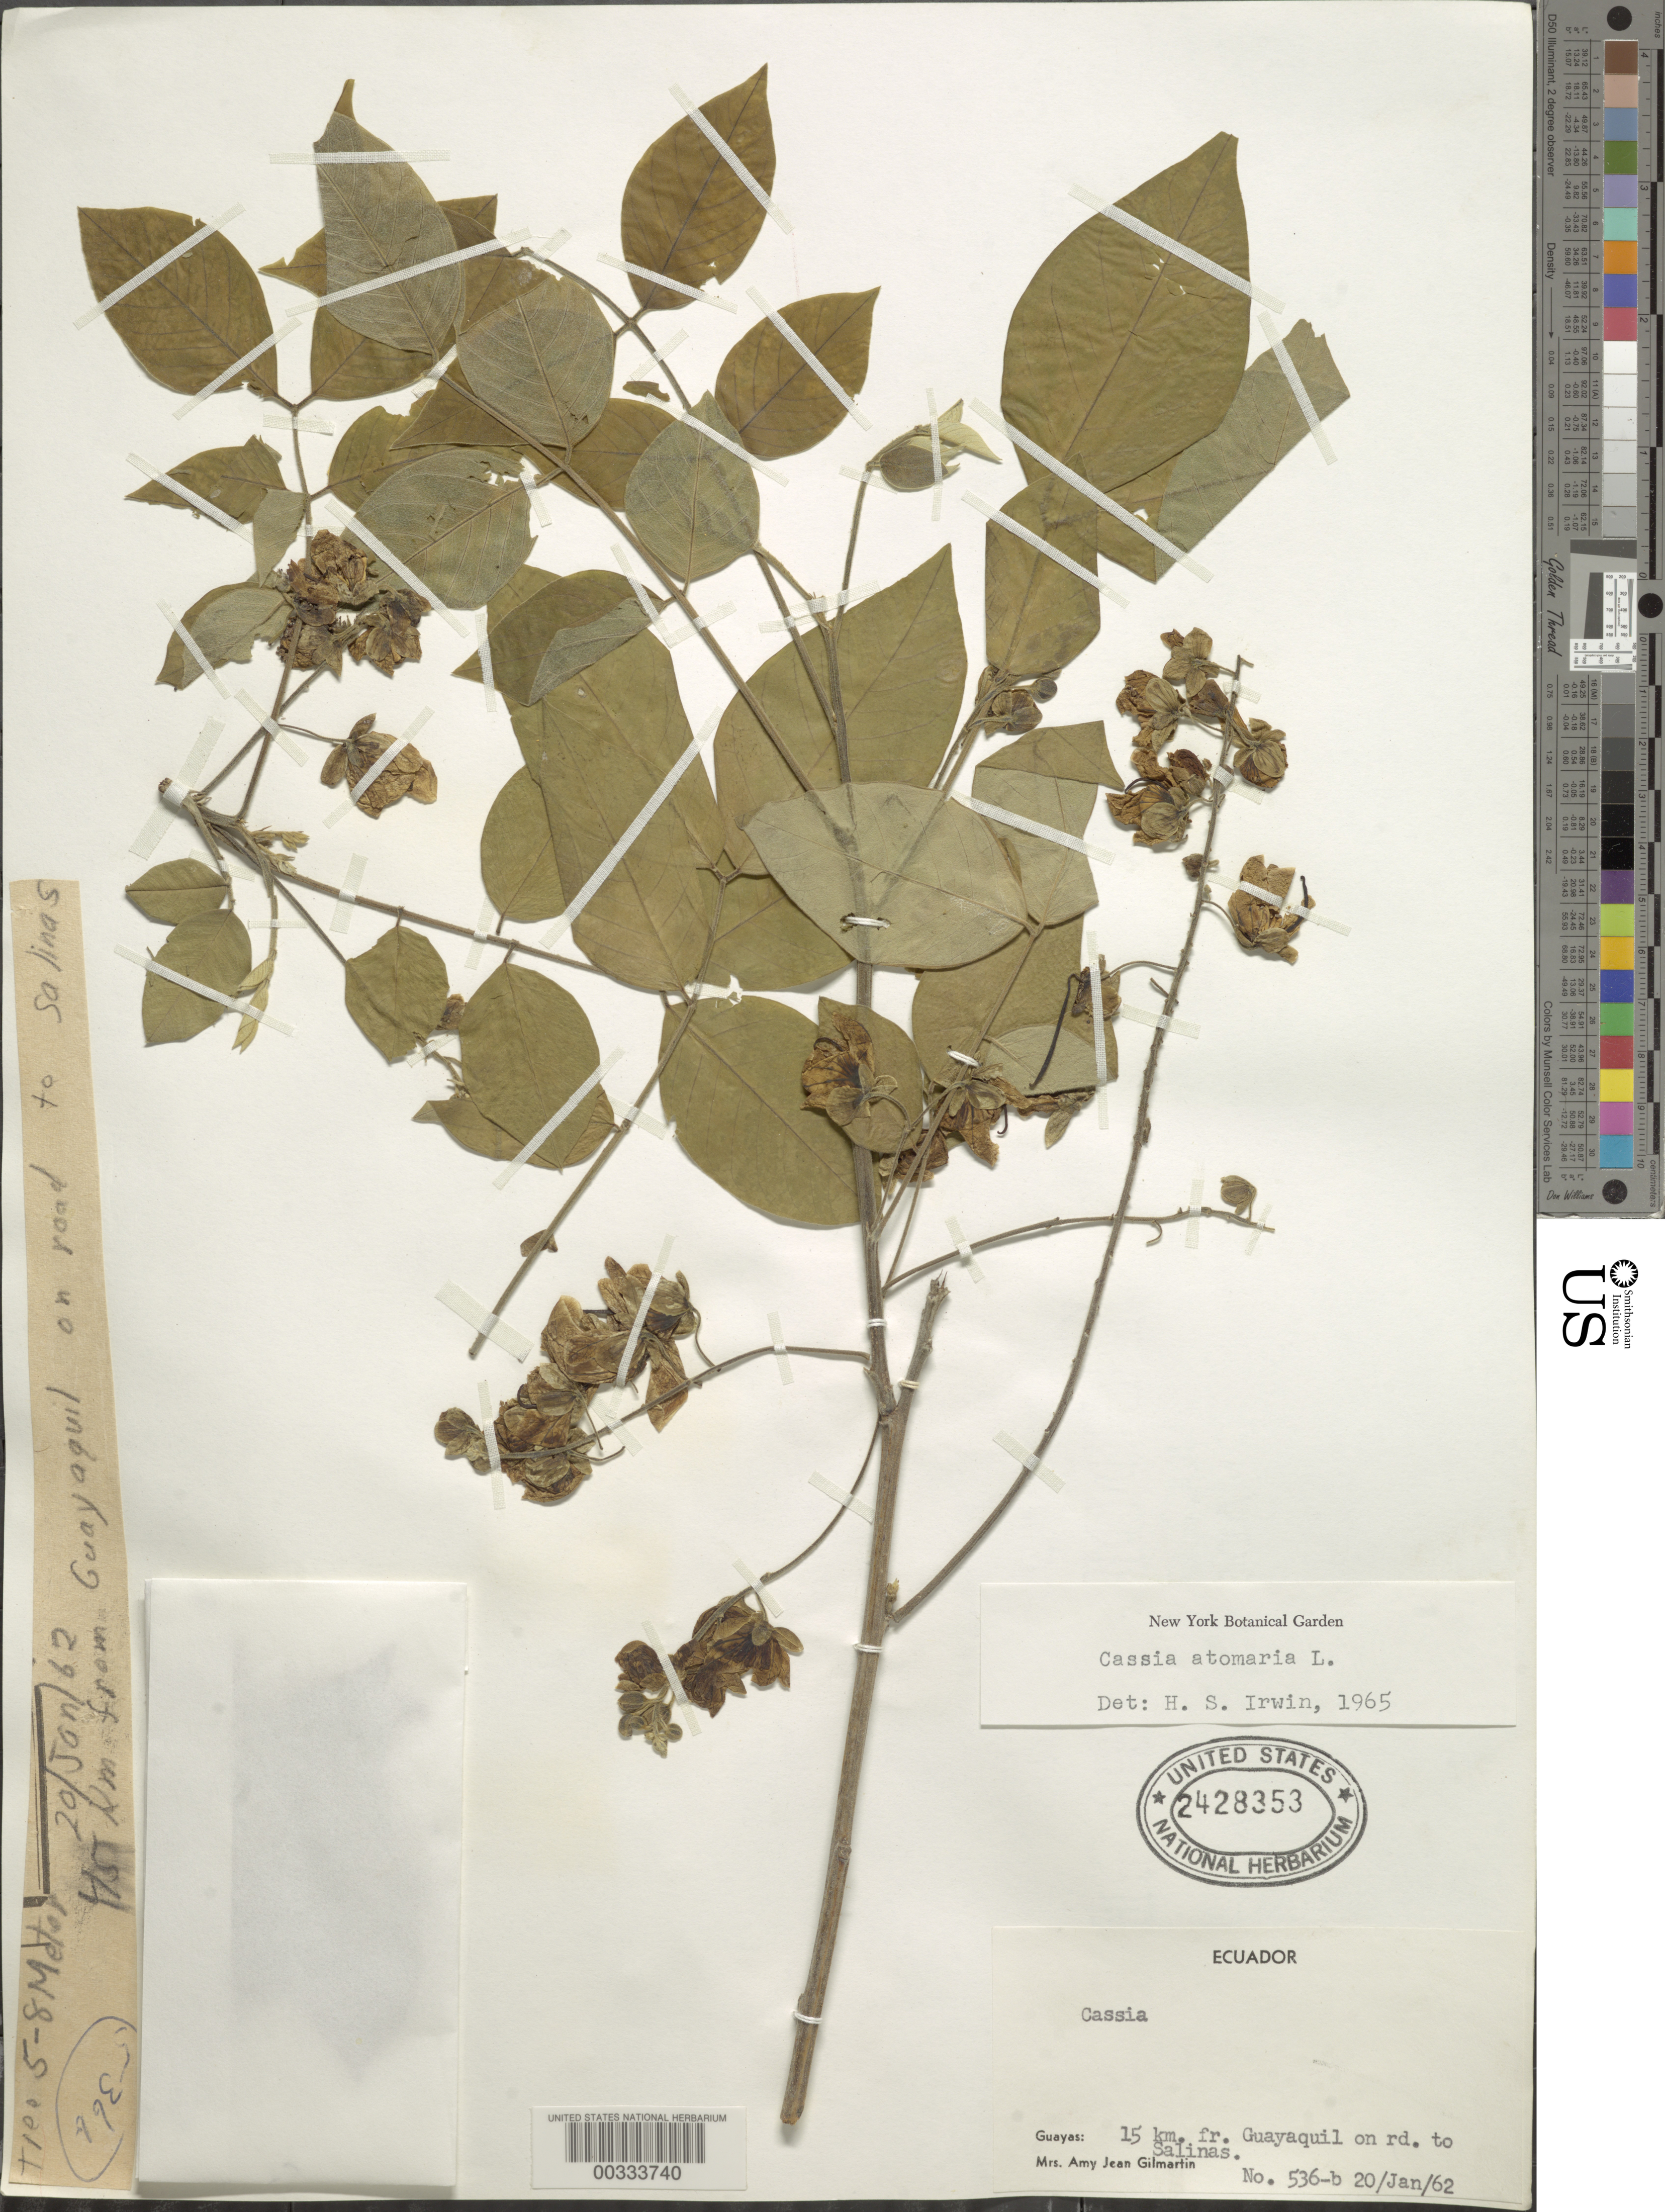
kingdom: Plantae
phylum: Tracheophyta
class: Magnoliopsida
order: Fabales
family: Fabaceae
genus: Senna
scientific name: Senna atomaria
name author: (L.) H.S. Irwin & Barneby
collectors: A. J. Gilmartin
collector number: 536b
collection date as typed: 20 Jan 1962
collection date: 1962-01-20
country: Ecuador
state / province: Guayas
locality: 15 km from Guayaquil on road to Salinas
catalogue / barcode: US 2428353